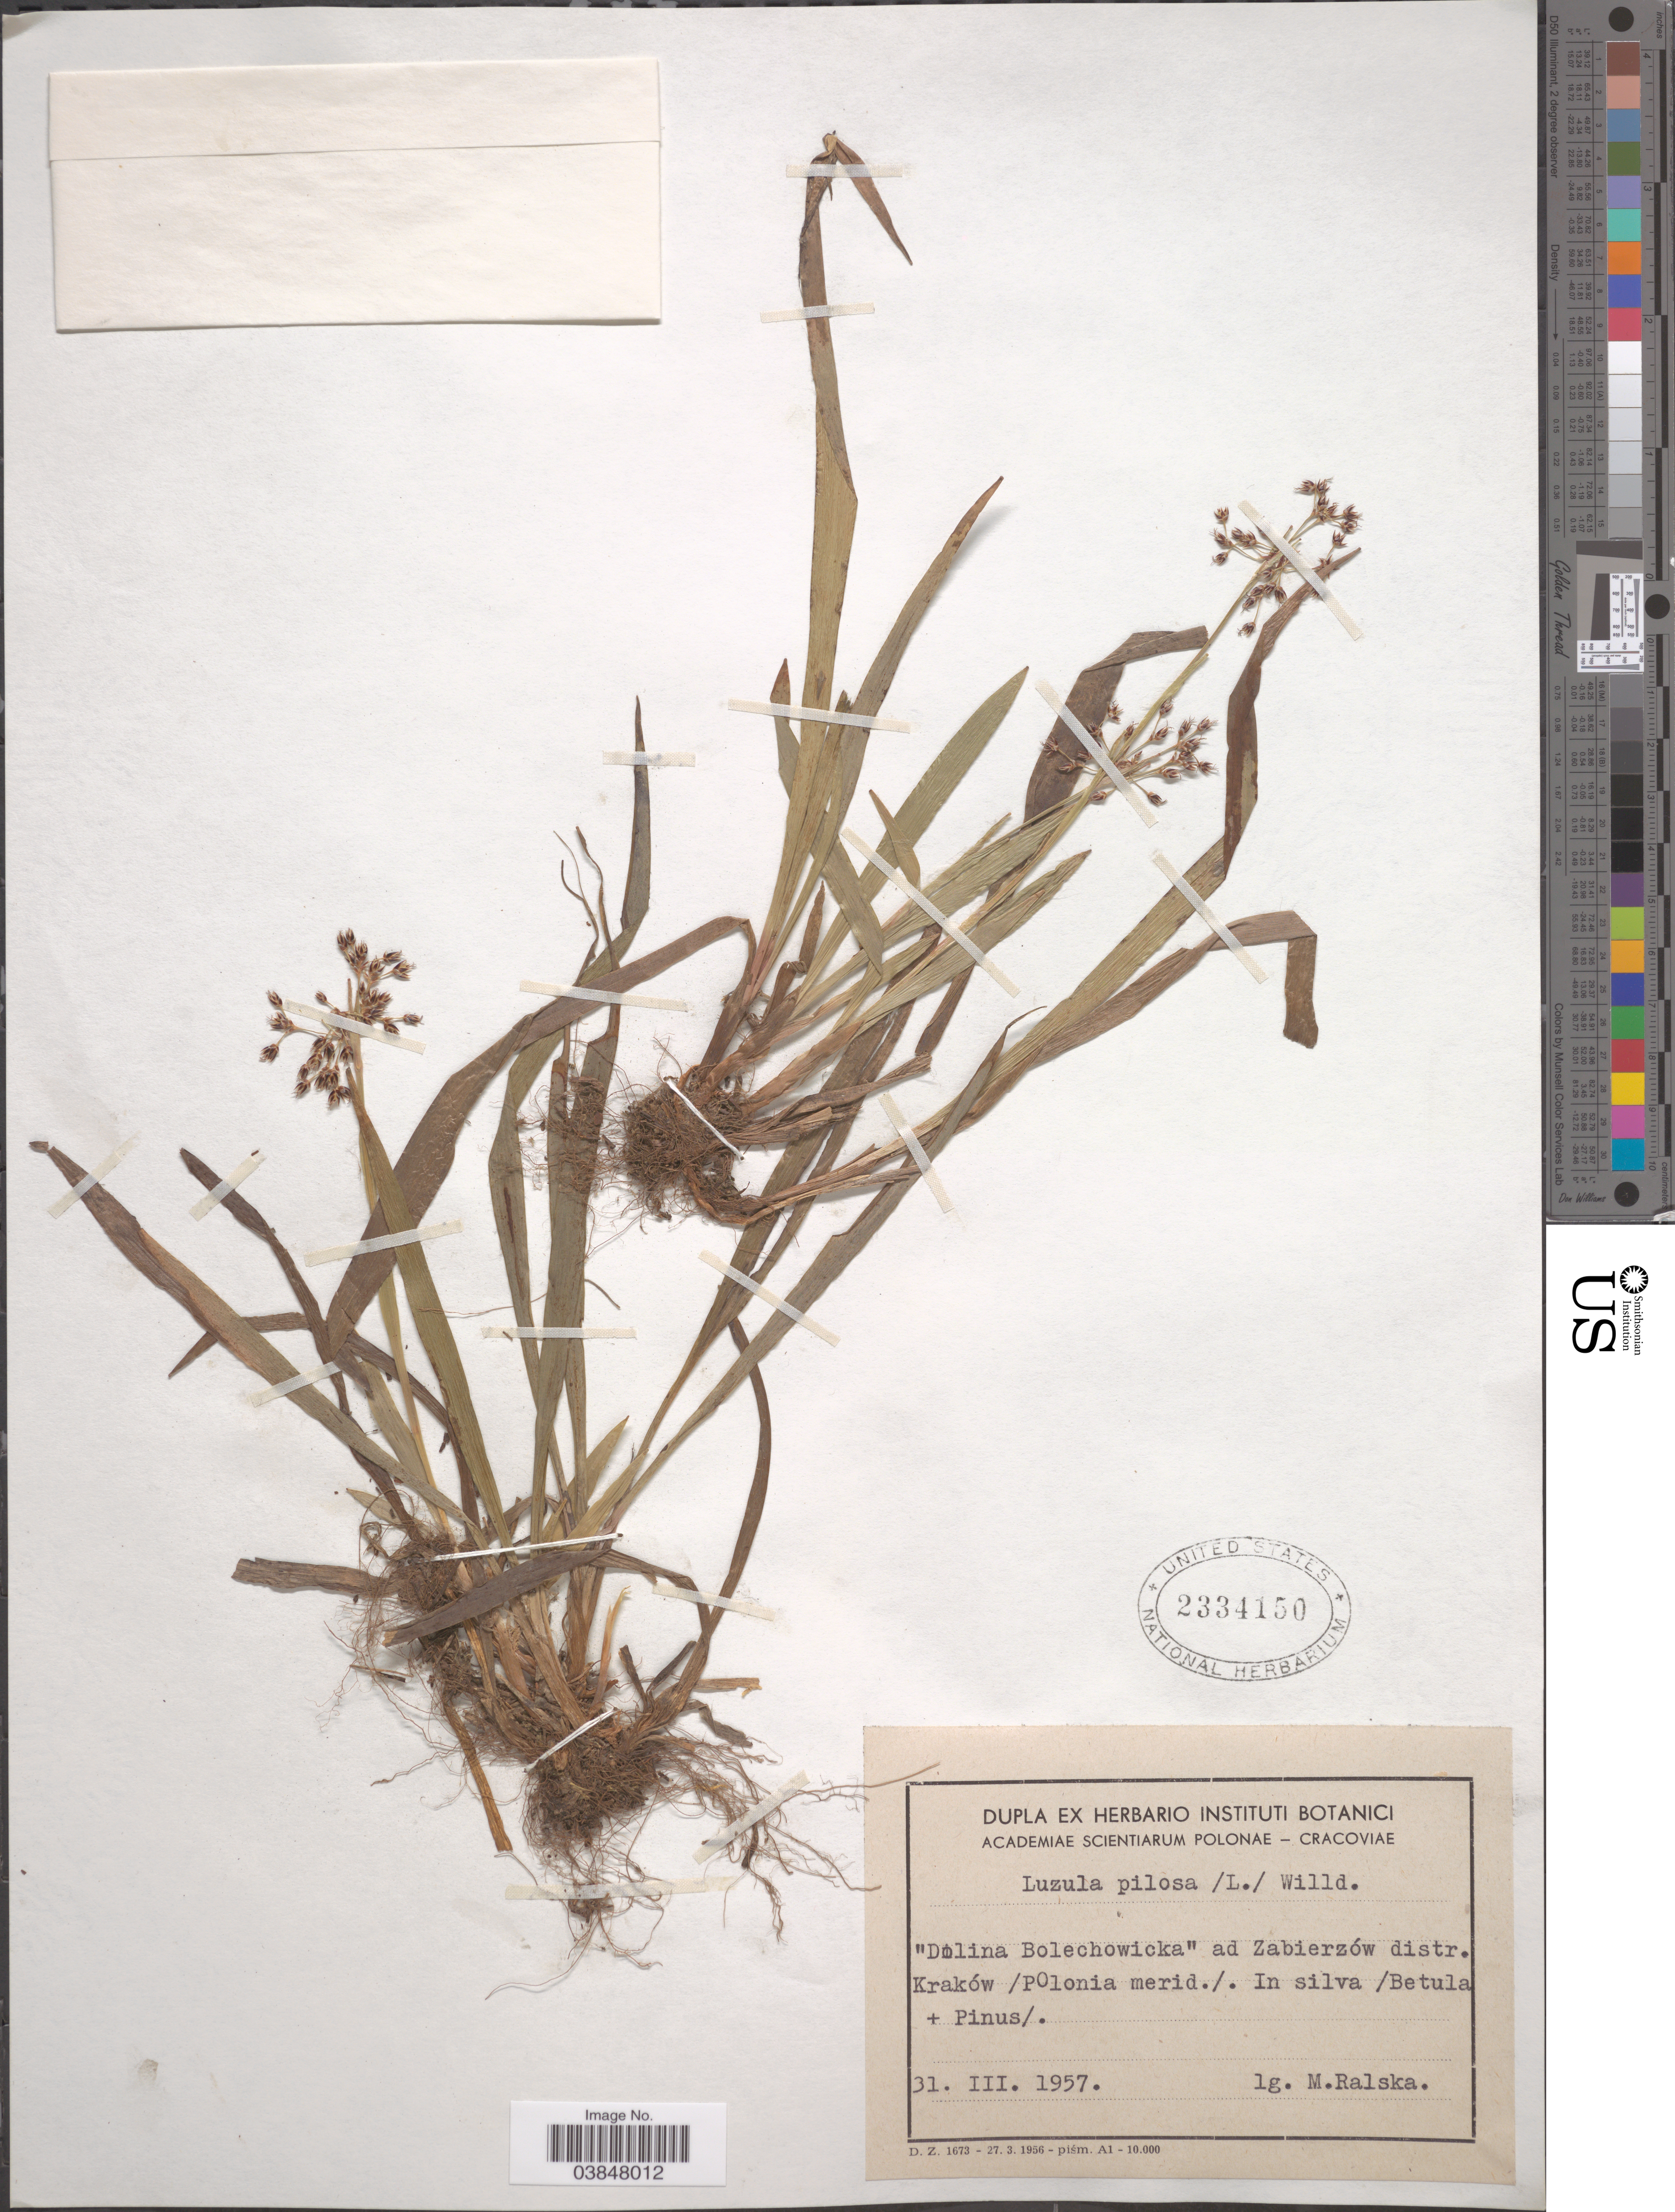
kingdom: Plantae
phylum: Tracheophyta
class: Liliopsida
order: Poales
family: Juncaceae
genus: Luzula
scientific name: Luzula pilosa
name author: (L.) Willd.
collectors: M. Ralska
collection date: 1957-03-31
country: Poland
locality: Dolina Bolechowicka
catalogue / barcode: US 2334150